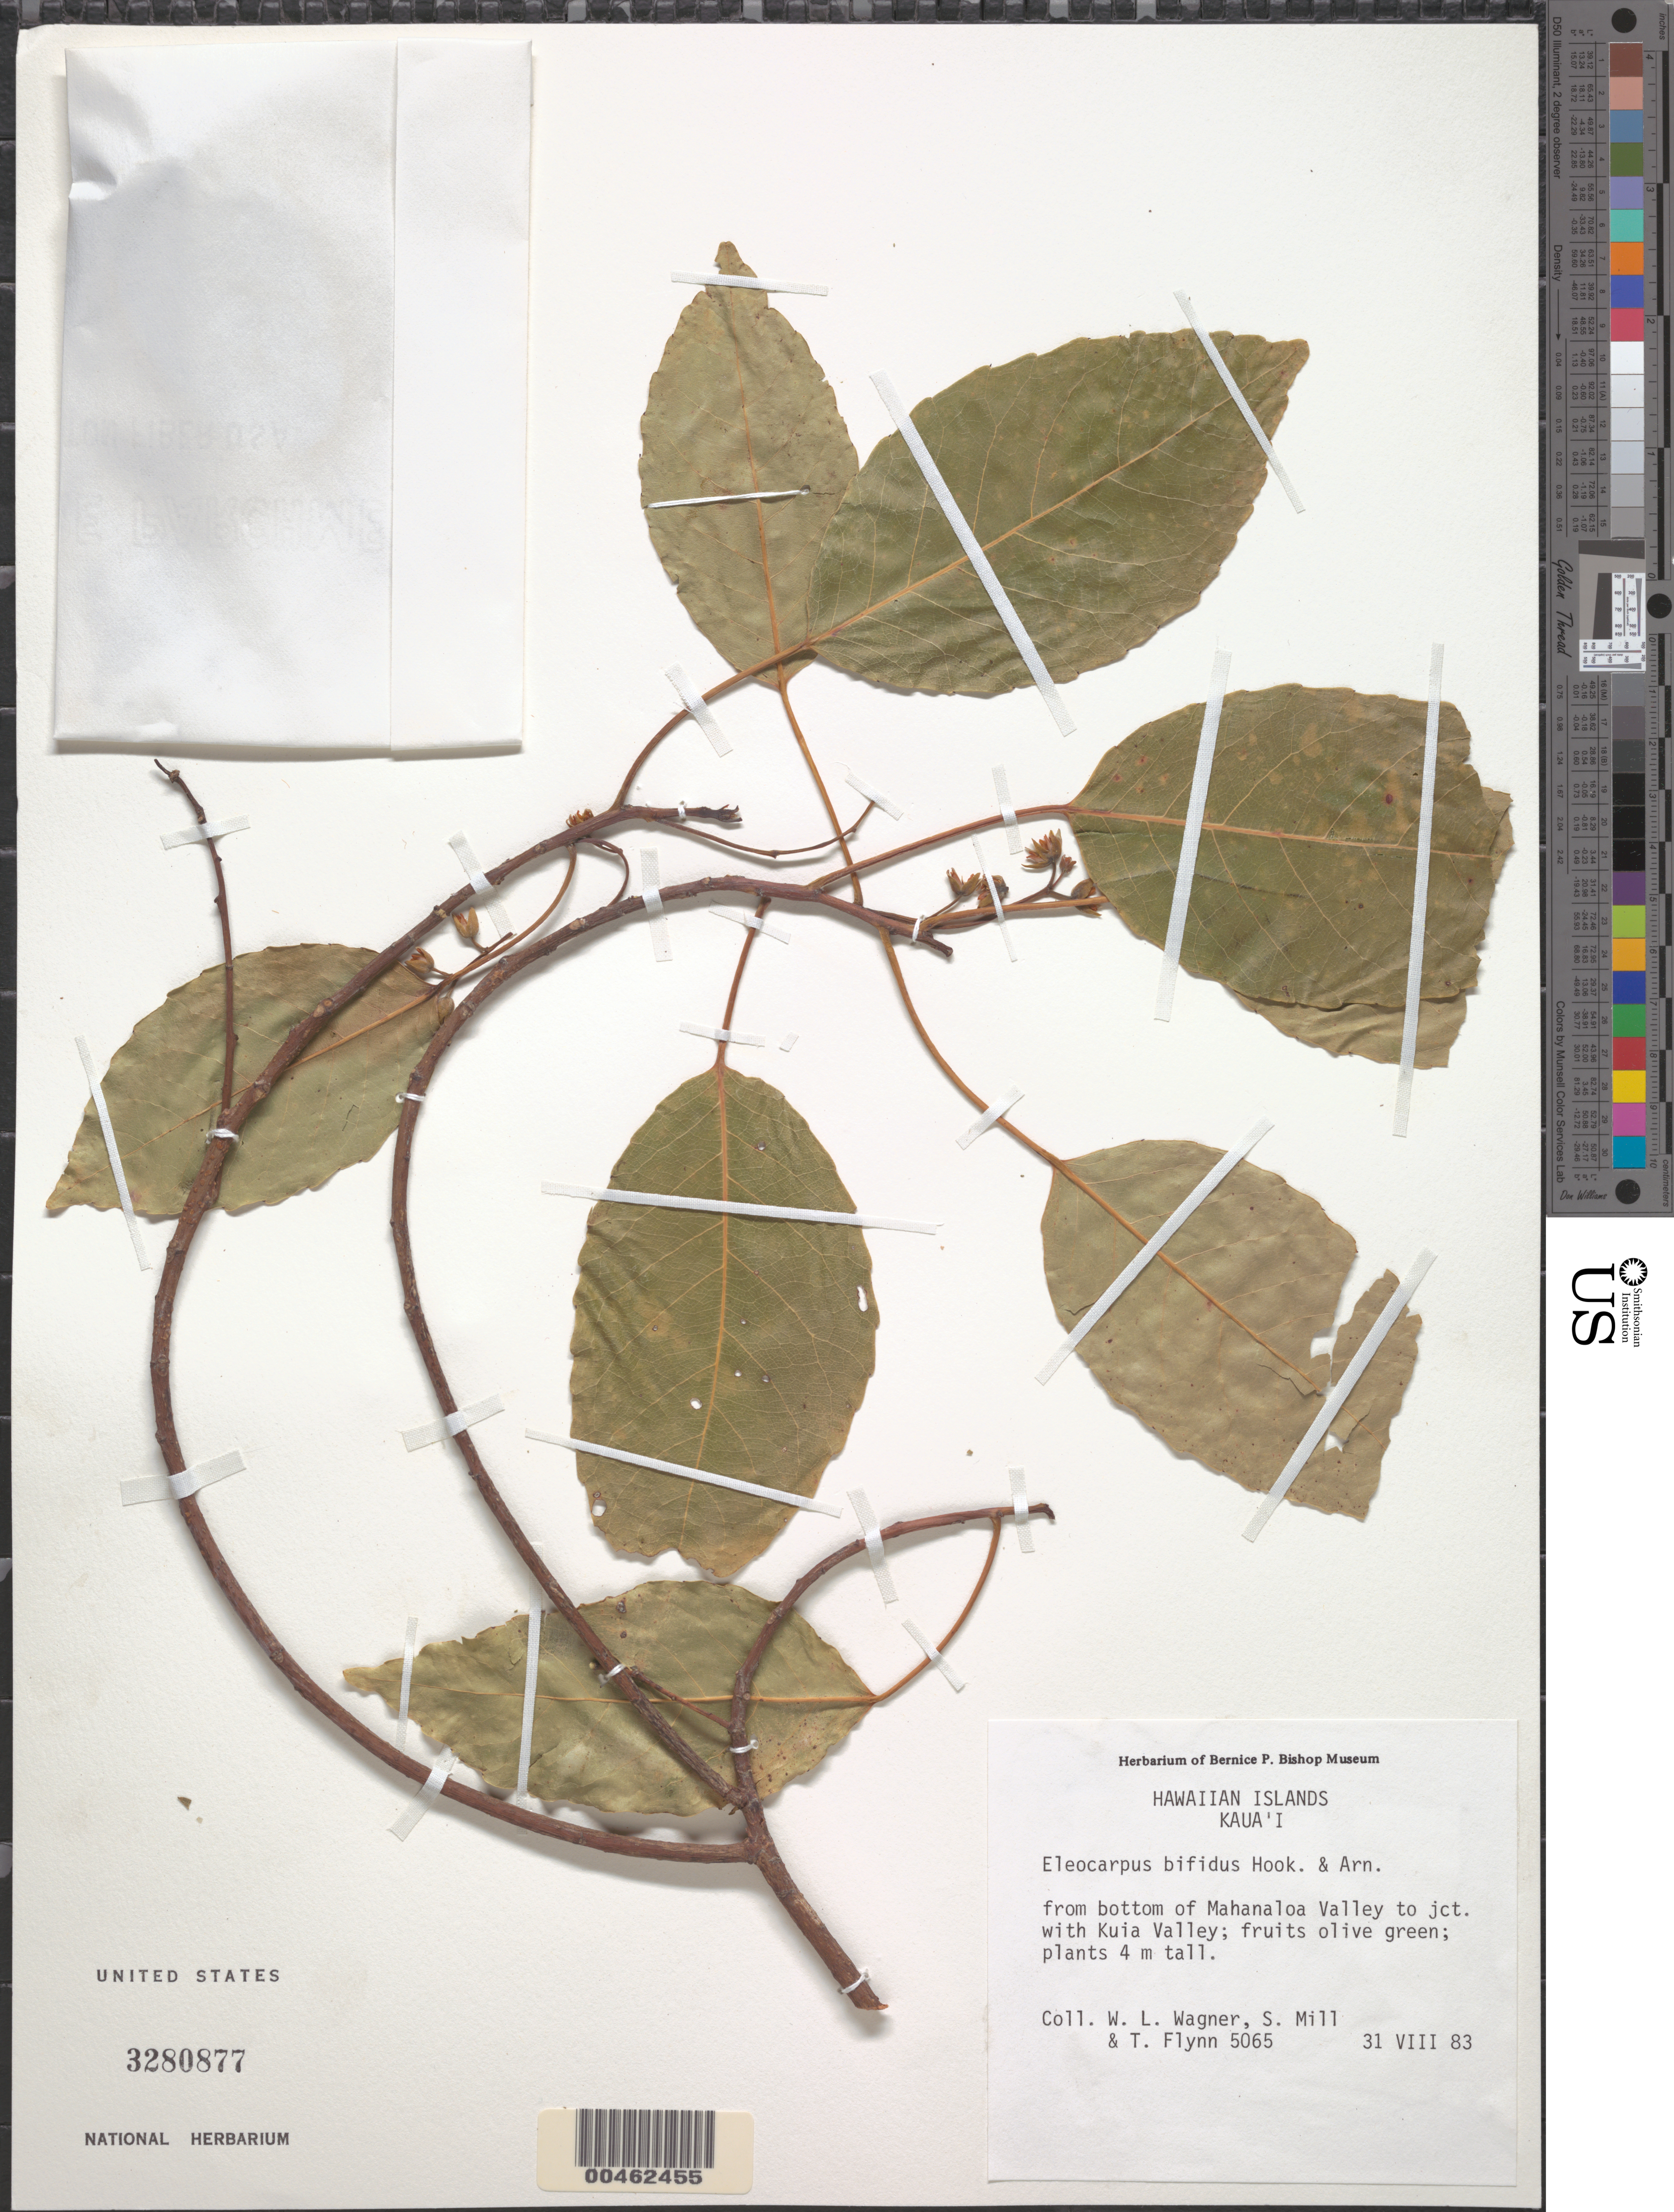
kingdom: Plantae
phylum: Tracheophyta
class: Magnoliopsida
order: Oxalidales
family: Elaeocarpaceae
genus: Elaeocarpus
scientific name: Elaeocarpus bifidus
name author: Hook. & Arn.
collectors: W. L. Wagner, S. W. Miller & T. W. Flynn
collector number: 5065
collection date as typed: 31 Aug 1983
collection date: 1983-08-31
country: United States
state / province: Hawaii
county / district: Kauai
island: Kaua'i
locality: between bottom of Mahanaloa Valley and jct. with Kuia Valley.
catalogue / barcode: US 3280877